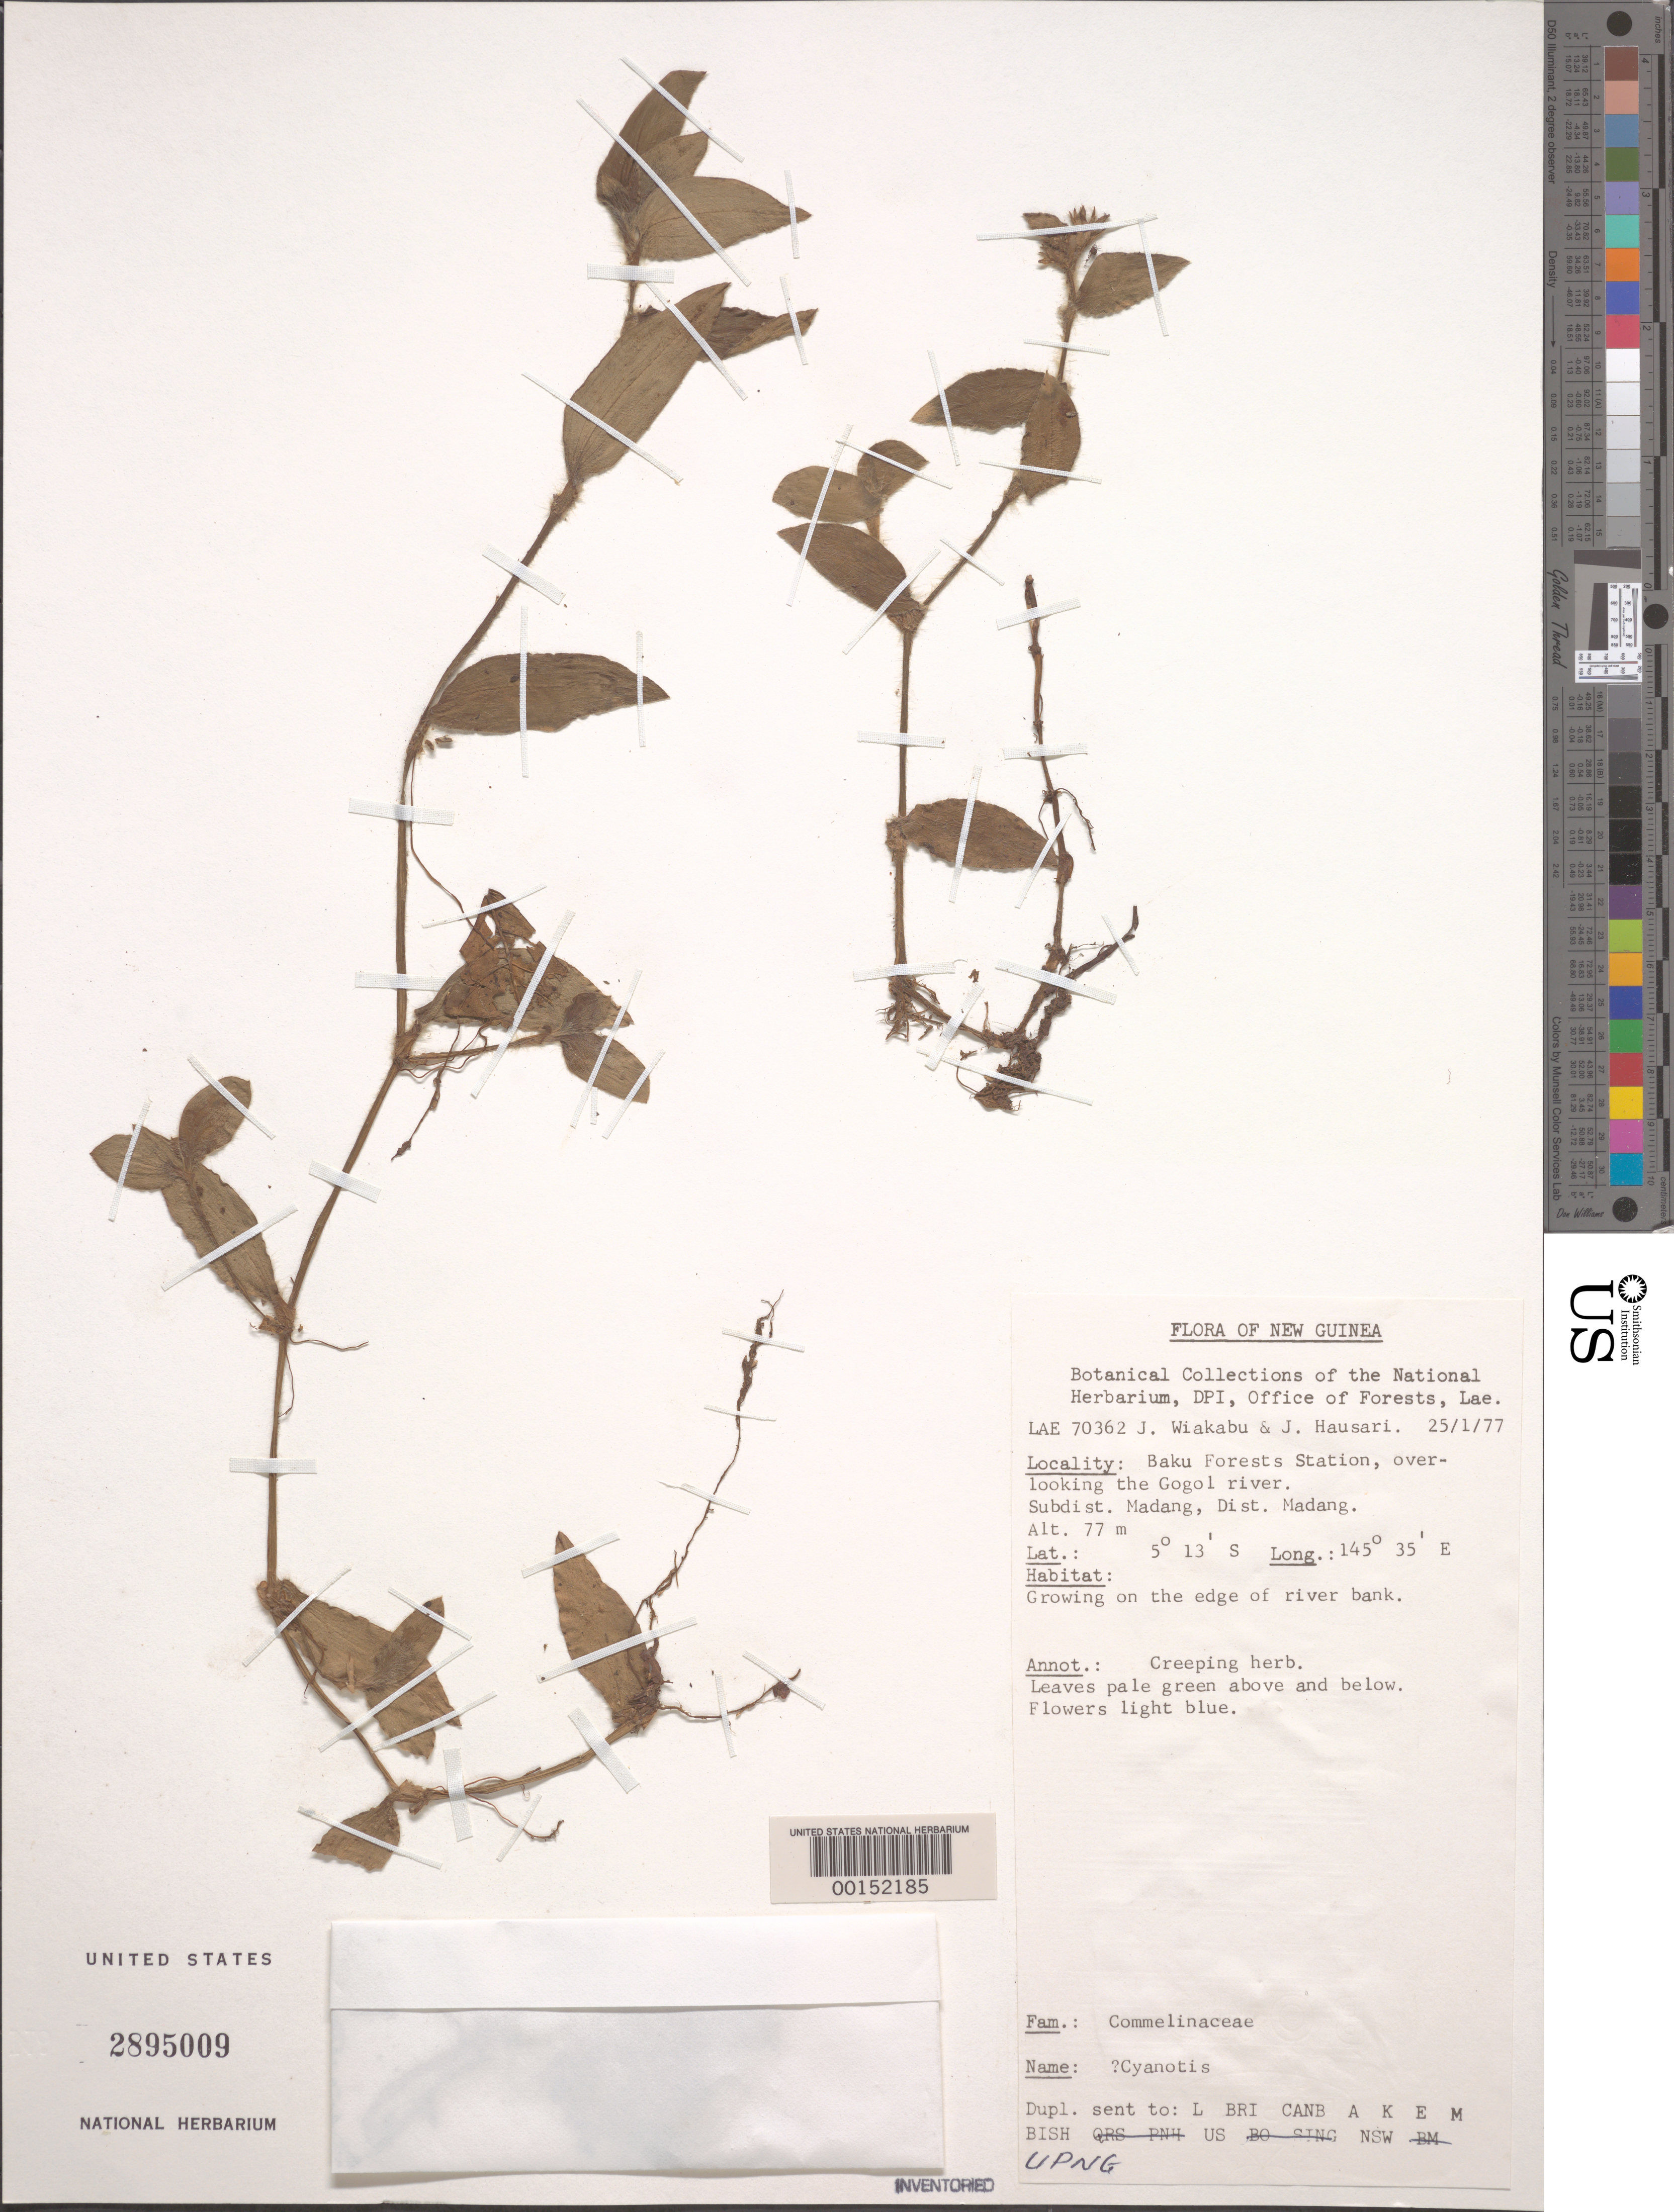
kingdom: Plantae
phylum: Tracheophyta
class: Liliopsida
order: Commelinales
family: Commelinaceae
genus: Belosynapsis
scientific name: Belosynapsis sp.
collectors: J. Wiakabu & J. Hausari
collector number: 70362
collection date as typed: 25 Jan 1977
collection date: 1977-01-25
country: Papua New Guinea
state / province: Madang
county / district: Madang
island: New Guinea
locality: Baku forest station, madang subdistrict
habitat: Riverbank, forest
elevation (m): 77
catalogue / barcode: US 2895009